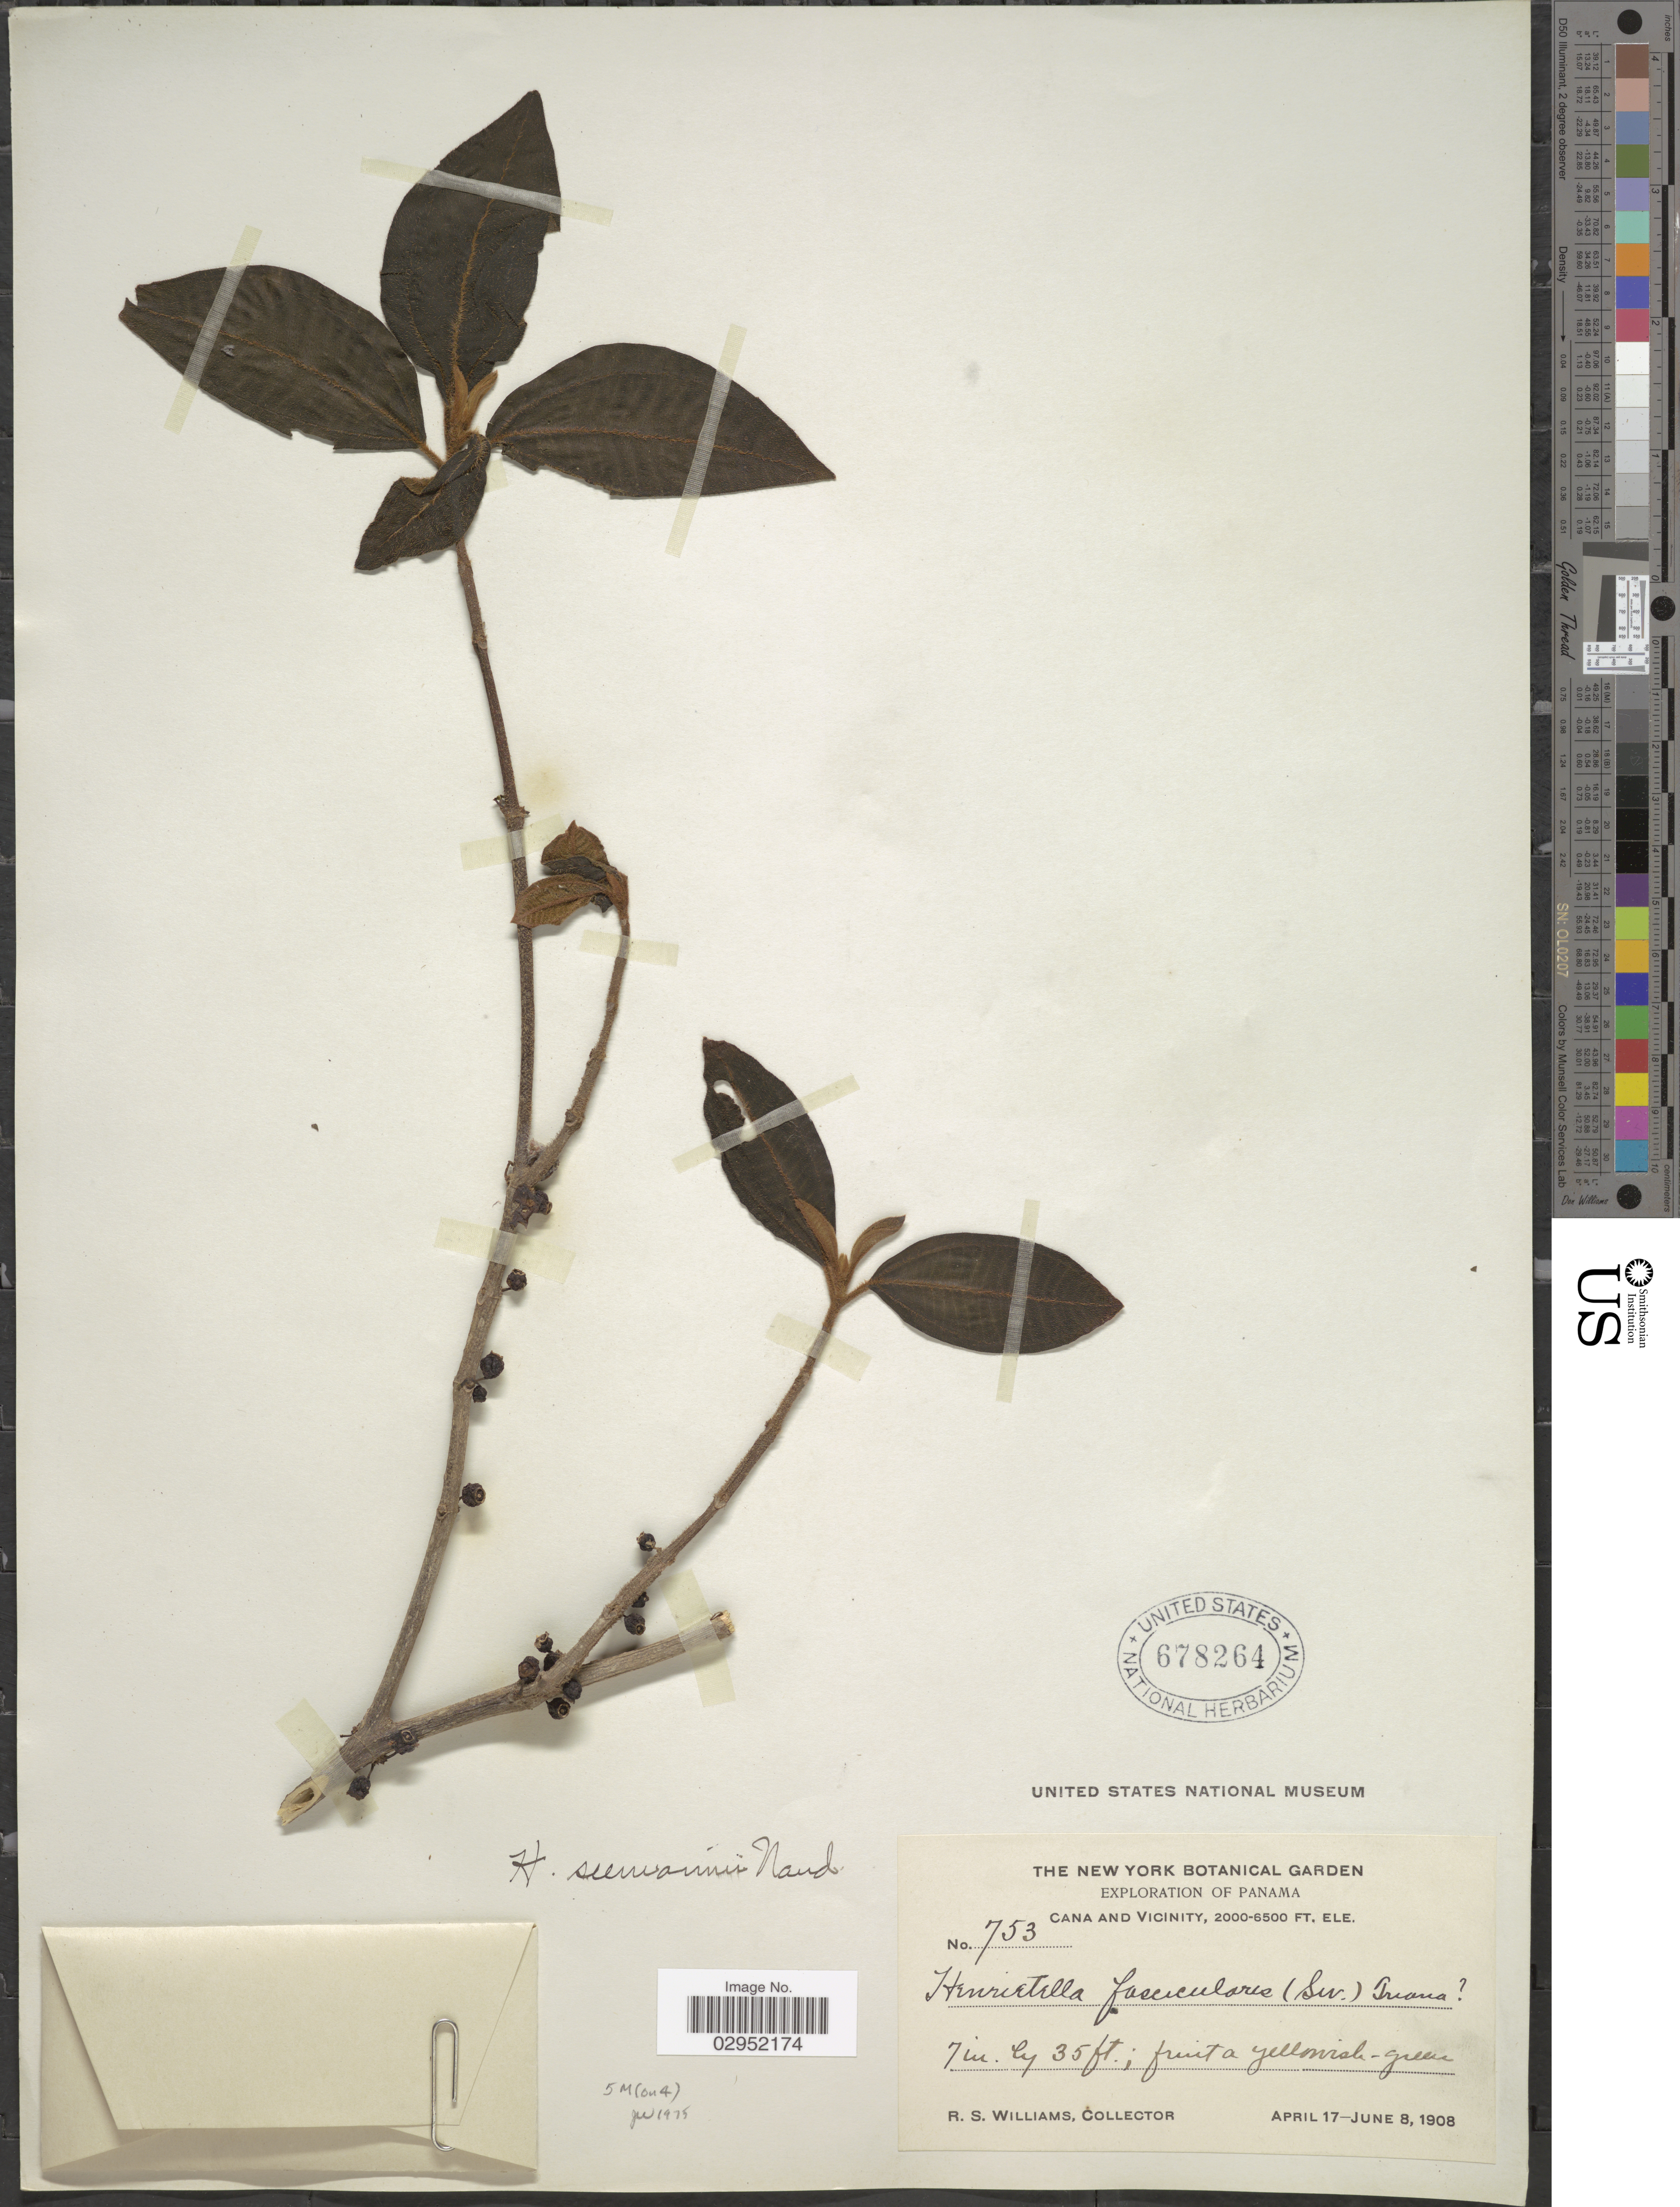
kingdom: Plantae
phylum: Tracheophyta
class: Magnoliopsida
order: Myrtales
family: Melastomataceae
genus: Henriettea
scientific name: Henriettea fascicularis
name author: (Sw.) M. Gómez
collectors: R. S. Williams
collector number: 753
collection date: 1908-04-17/1908-06-08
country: Panama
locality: Cana and Vicinity.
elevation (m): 610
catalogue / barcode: US 678264